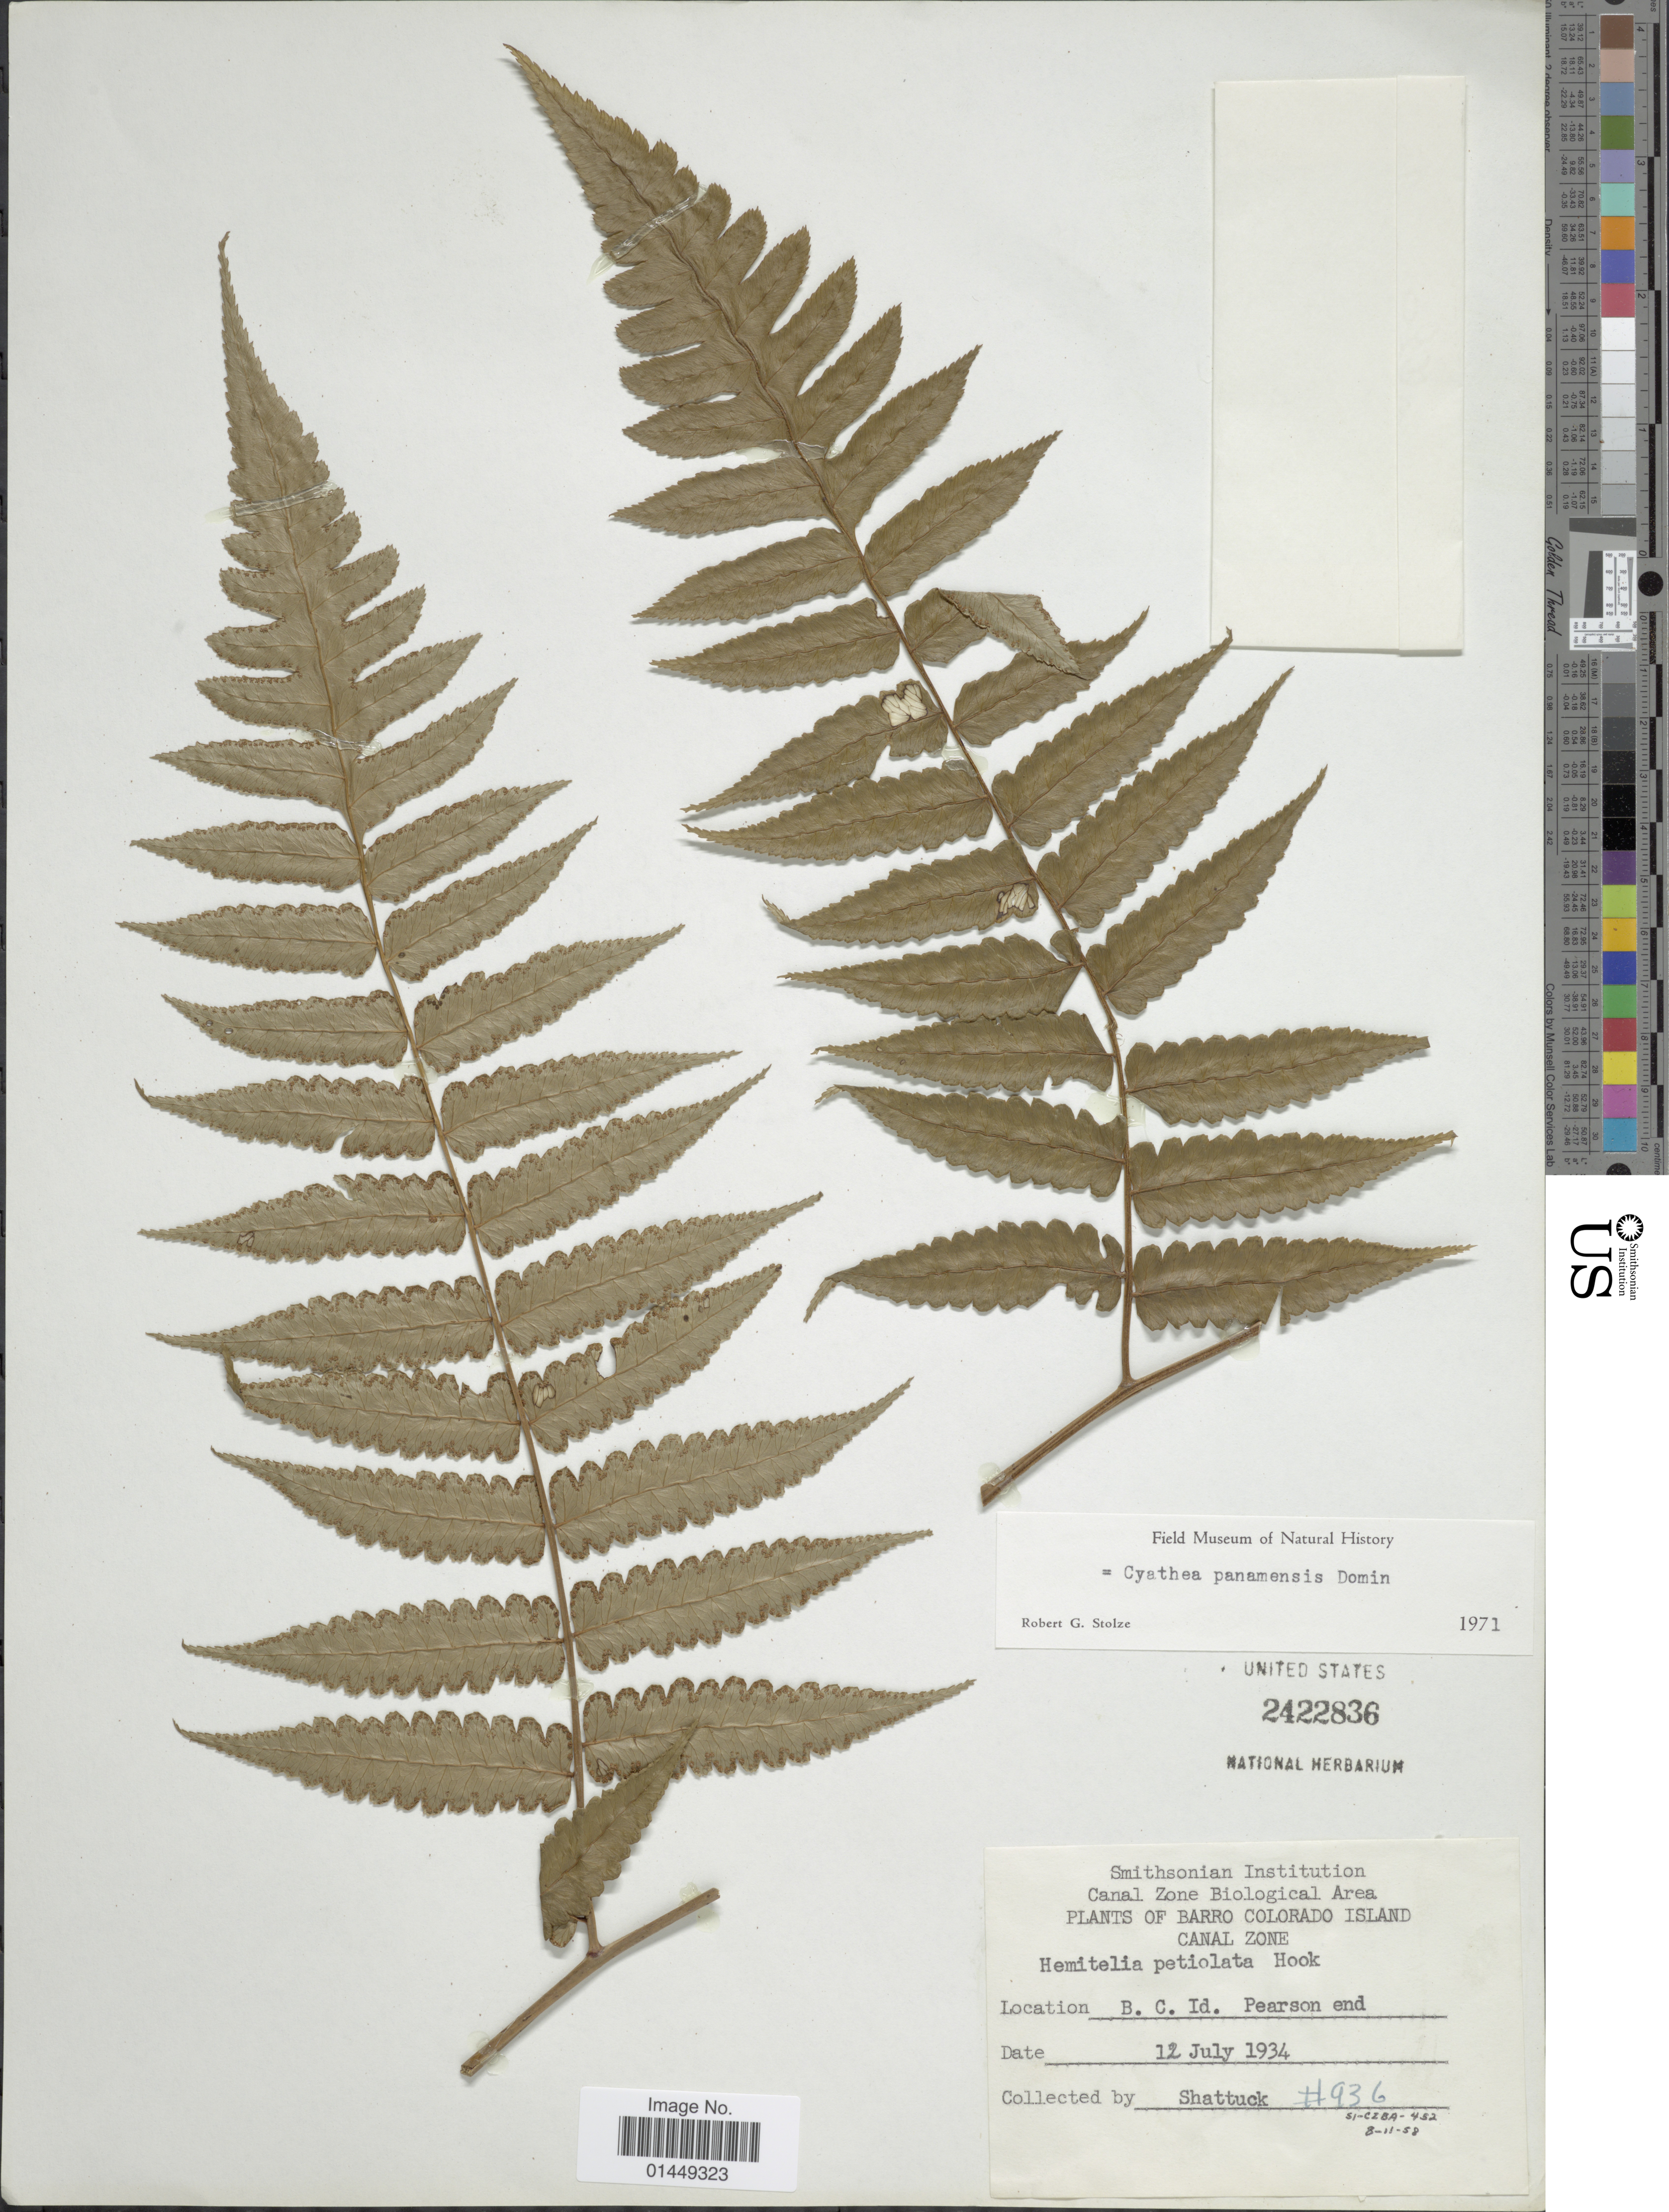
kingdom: Plantae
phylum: Tracheophyta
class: Polypodiopsida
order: Cyatheales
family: Cyatheaceae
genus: Cyathea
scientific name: Cyathea petiolata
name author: (Hook.) R.M. Tryon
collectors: Shattuck, --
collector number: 936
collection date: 1934-07-12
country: Panama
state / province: Panamá Oeste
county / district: Canal Zone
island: Barro Colorado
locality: Barro Colorado Island, B.C. Id. Pearson end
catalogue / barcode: US 2422836